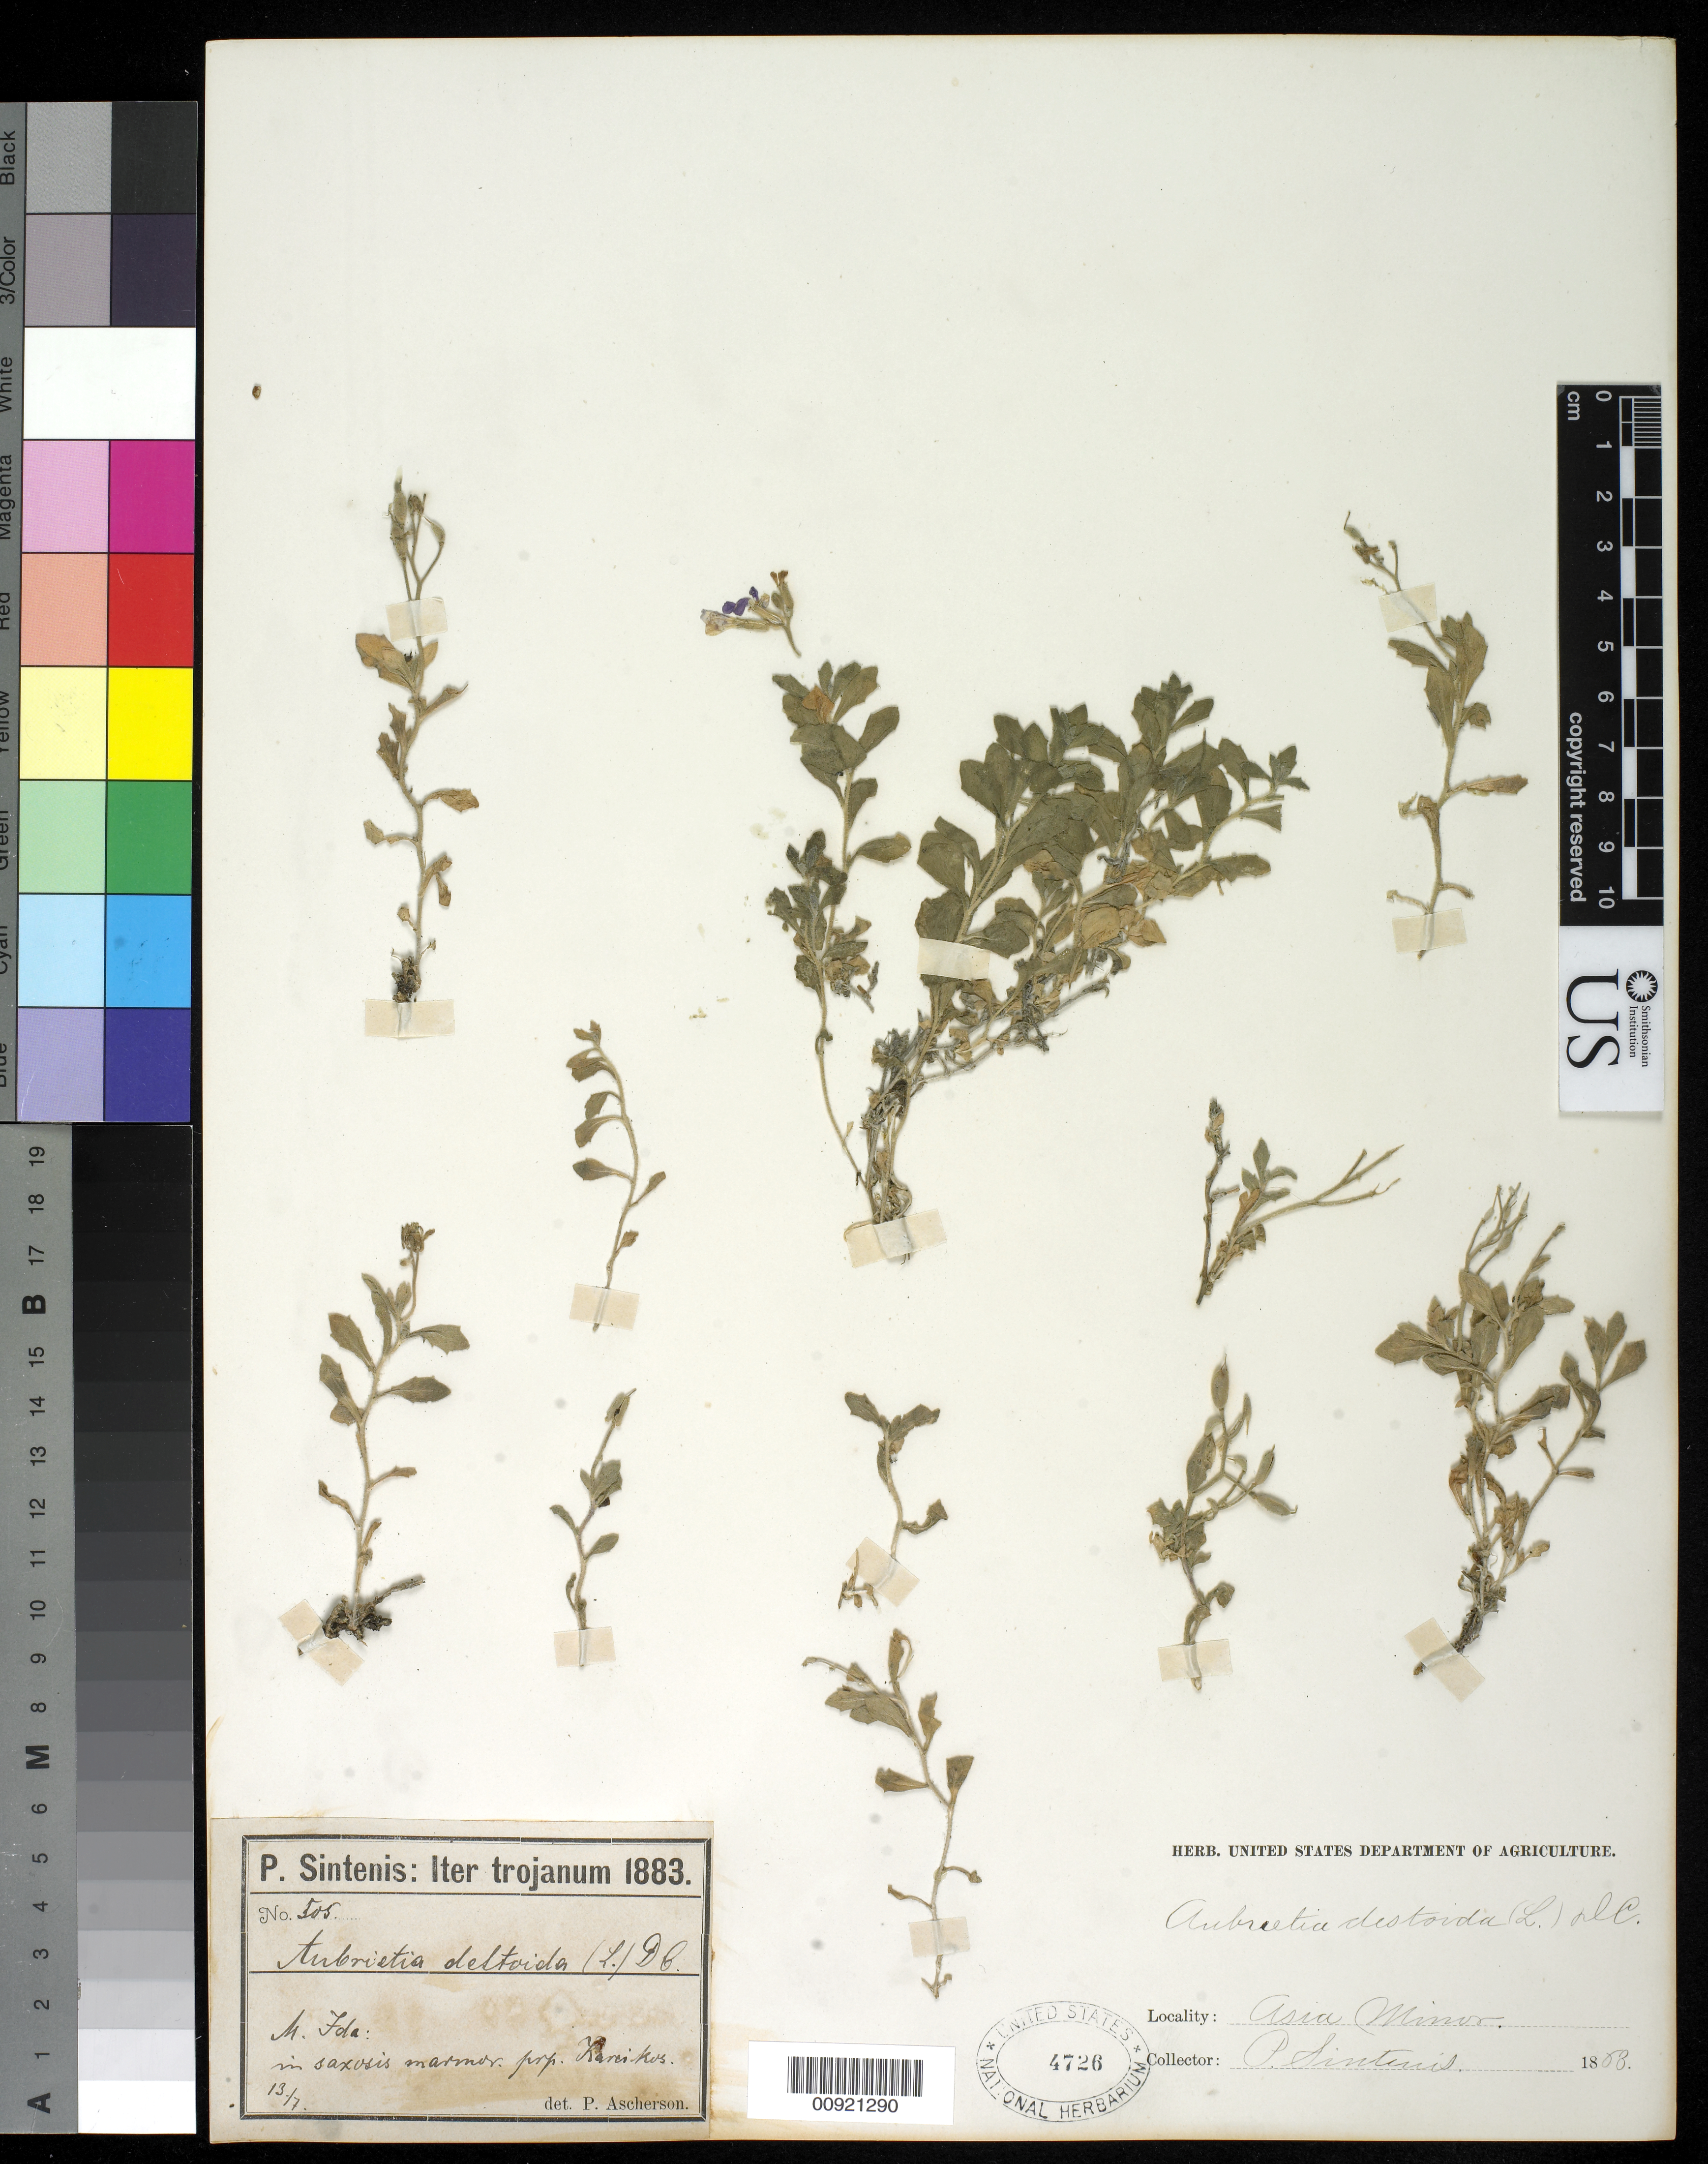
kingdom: Plantae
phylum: Tracheophyta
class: Magnoliopsida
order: Brassicales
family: Brassicaceae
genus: Aubrieta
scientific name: Aubrieta deltoidea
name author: (L.) DC.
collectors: P. Sintenis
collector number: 505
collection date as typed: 13 Jul 1883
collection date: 1883-07-13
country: Turkey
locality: ancient city of Corycus, now city of Kizkalesi, Mersin Province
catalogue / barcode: US 4726